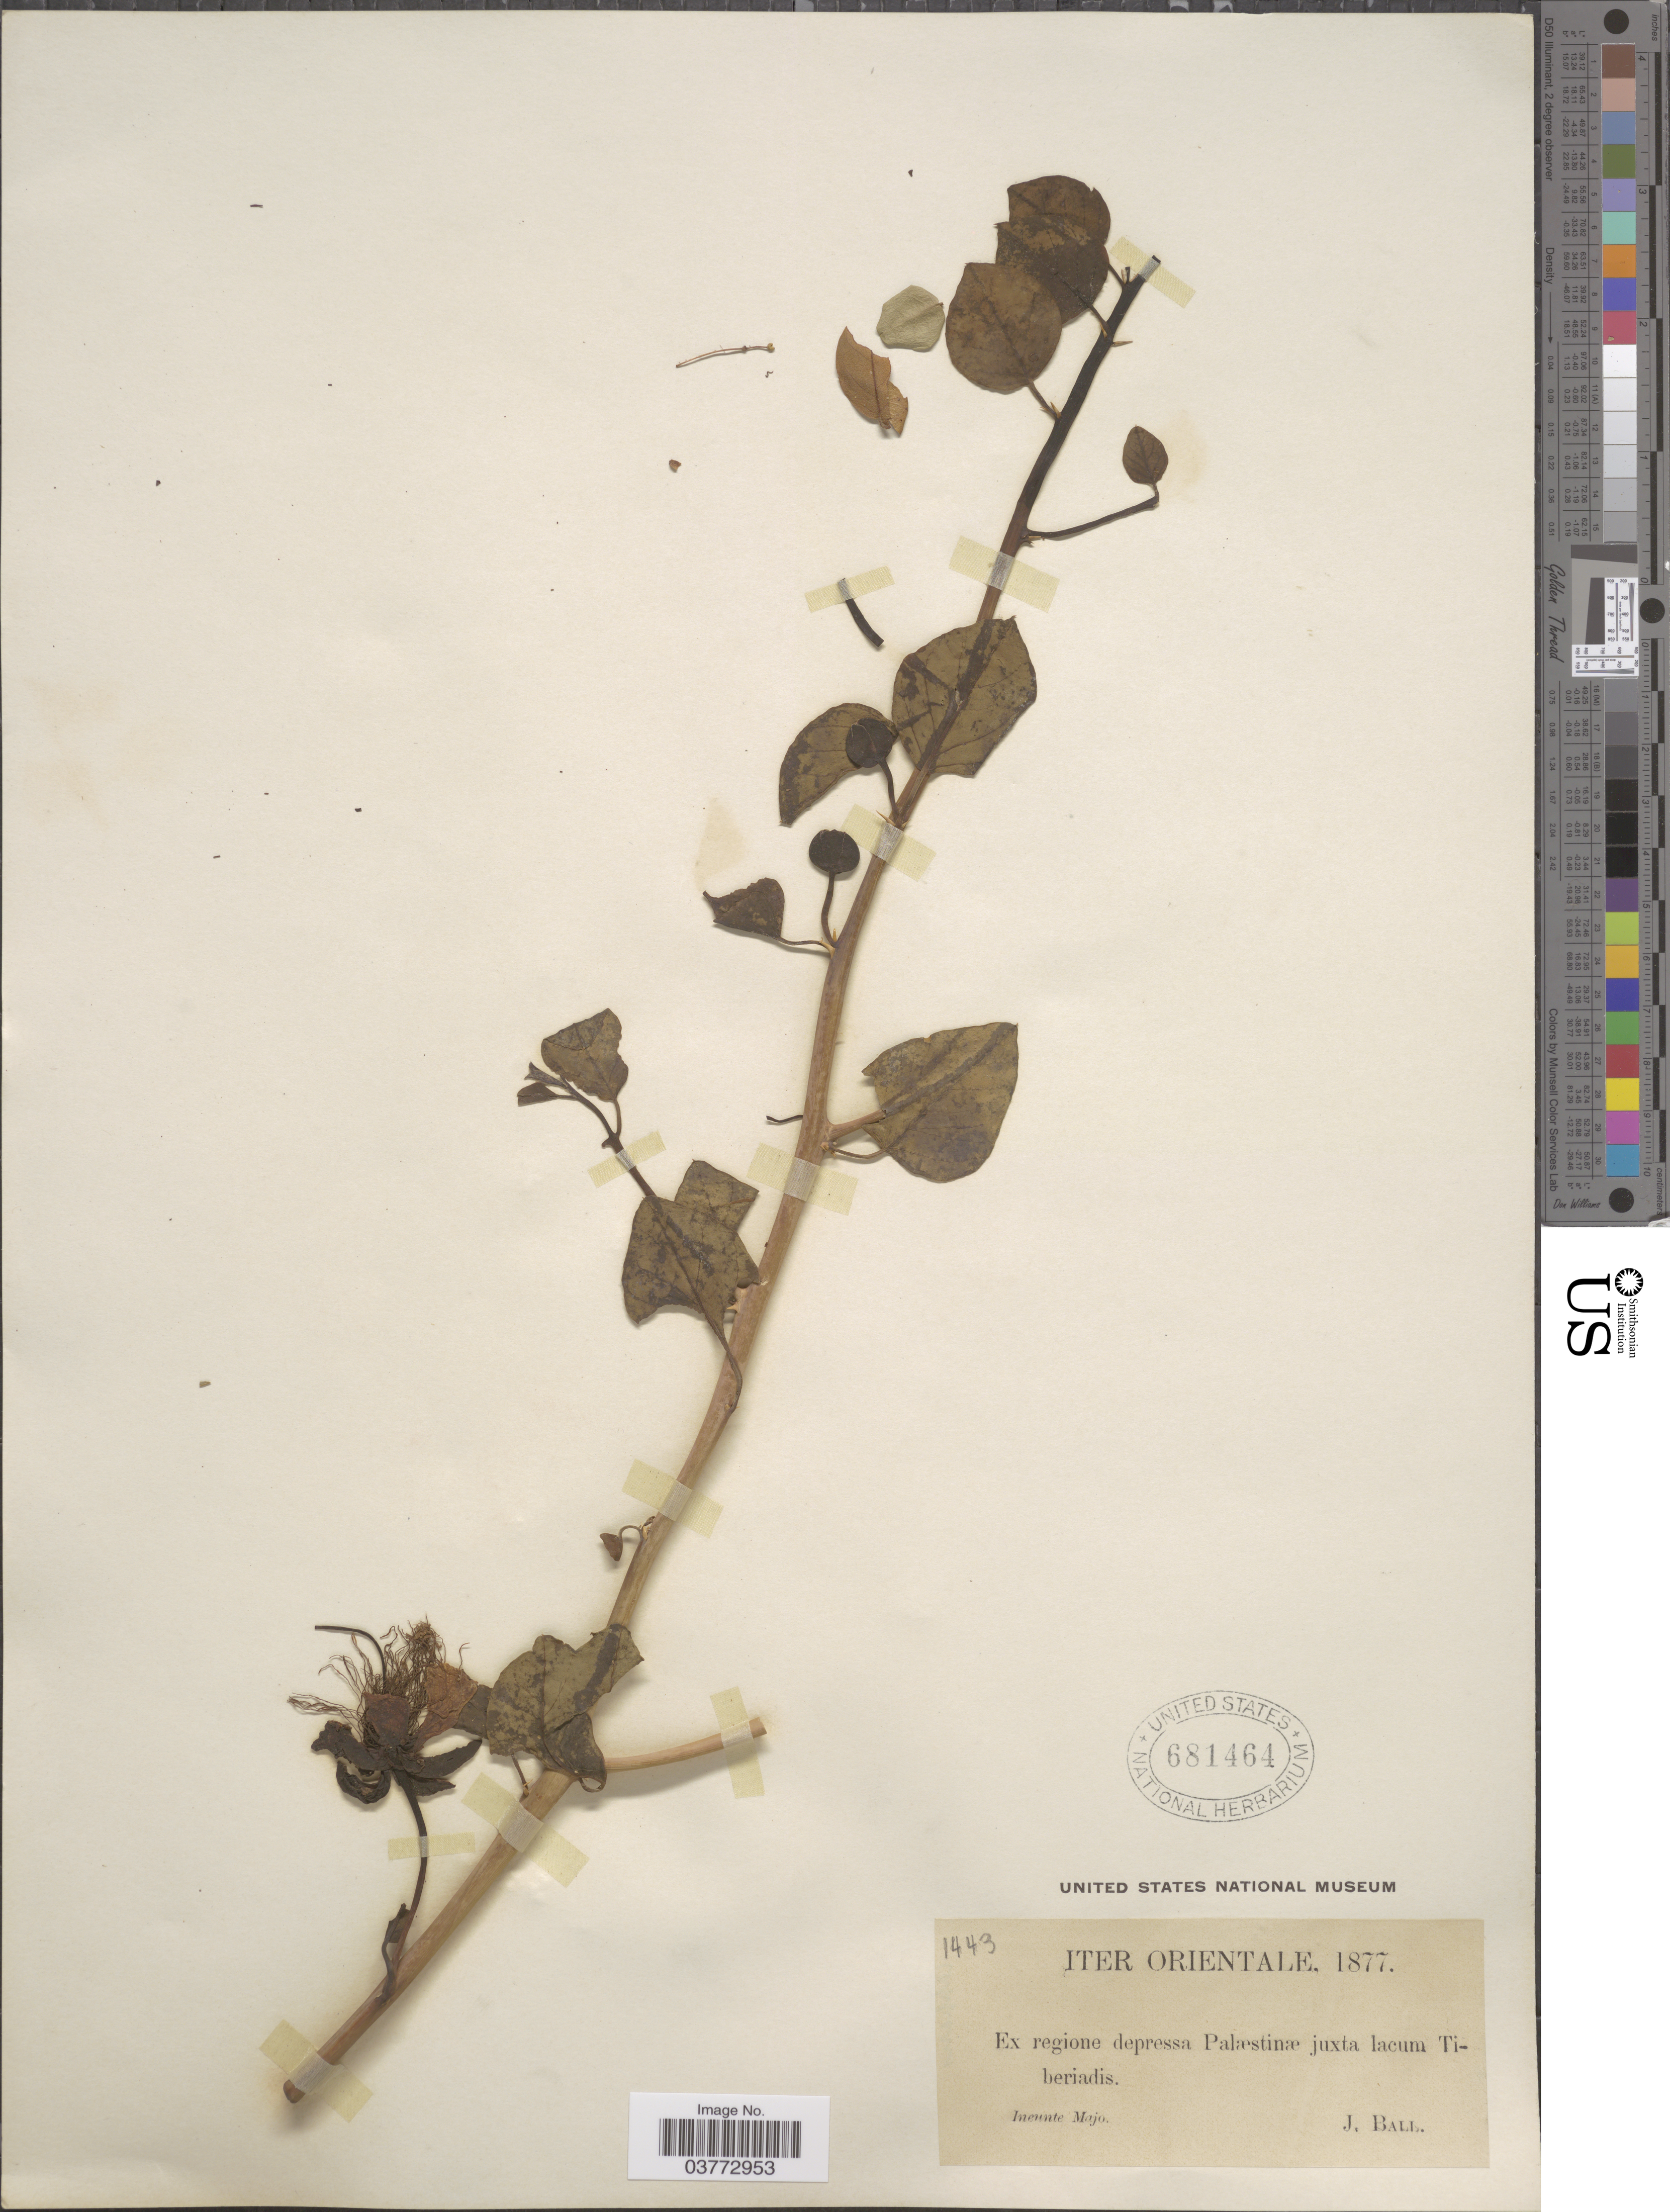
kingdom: Plantae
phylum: Tracheophyta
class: Magnoliopsida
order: Brassicales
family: Capparaceae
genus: Capparis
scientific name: Capparis sp.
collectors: J. Ball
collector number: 1443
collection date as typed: Ineunte Majo 1877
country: Israel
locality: Iter Orientale. Ex regione depressa Palæstinæ juxta lacum Tiberiadis.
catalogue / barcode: US 681464